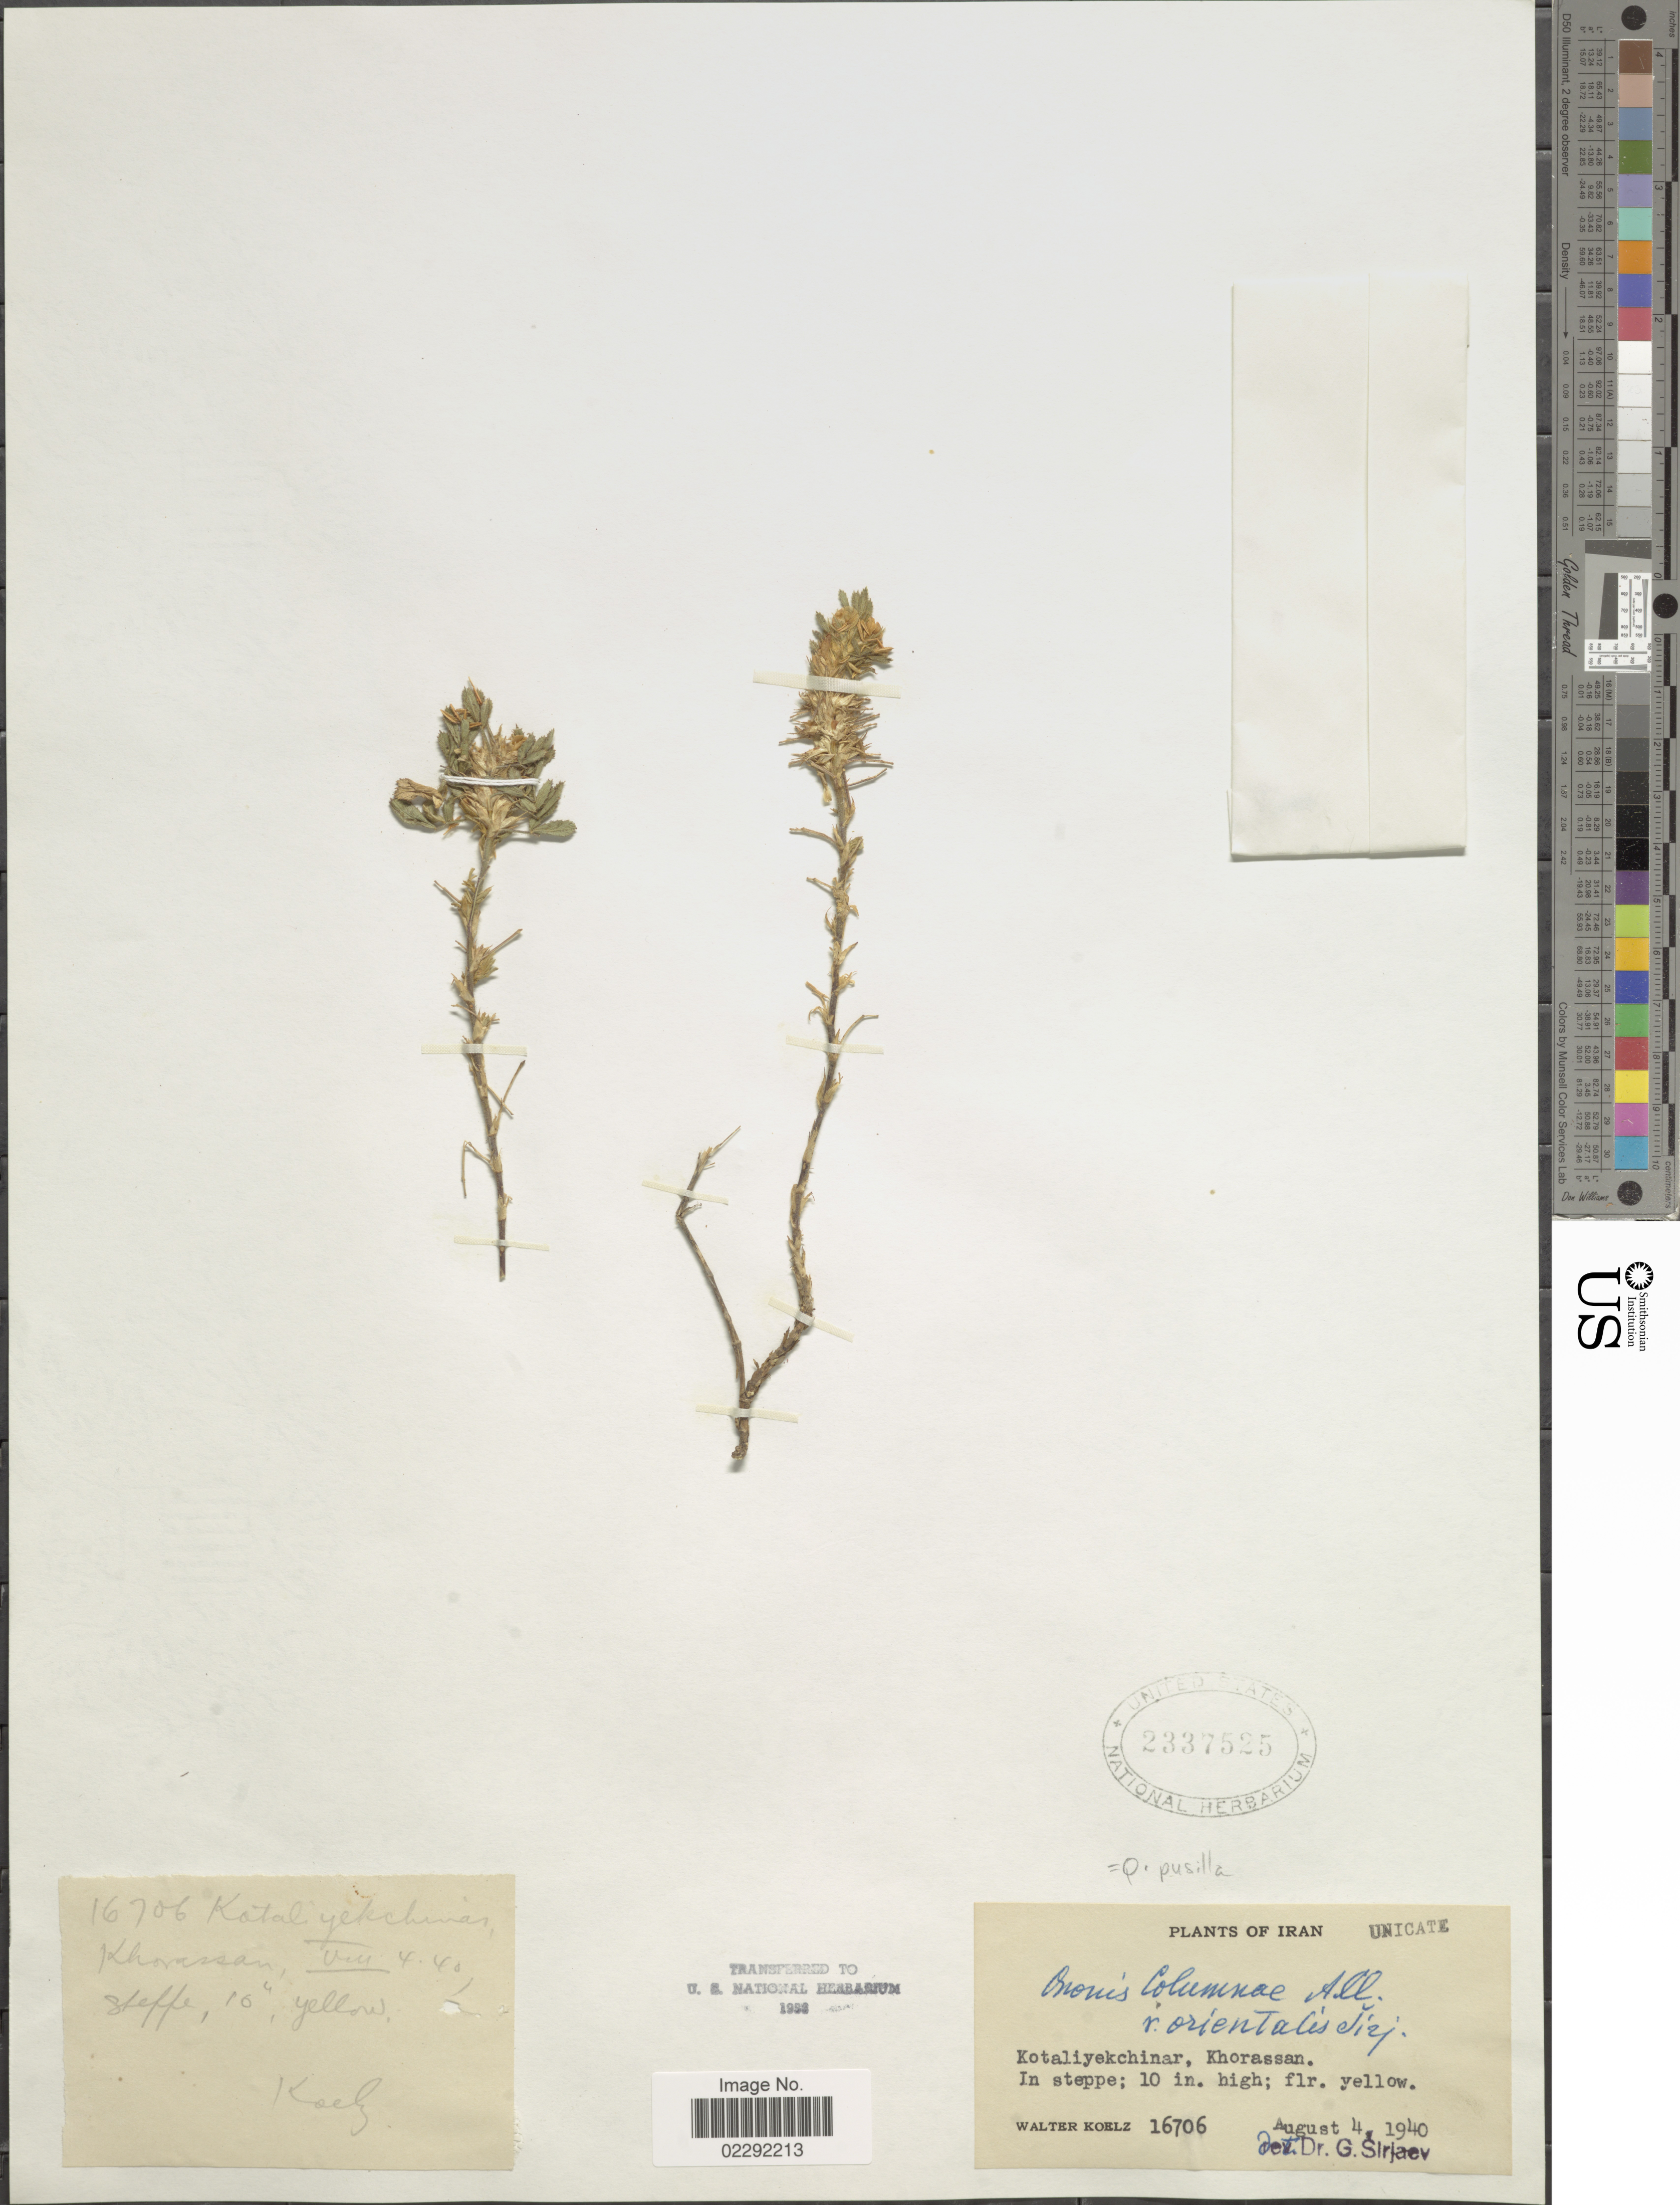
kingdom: Plantae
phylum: Tracheophyta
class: Magnoliopsida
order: Fabales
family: Fabaceae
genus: Ononis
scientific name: Ononis pusilla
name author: L.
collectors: W. N. Koelz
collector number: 16706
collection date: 1940-08-04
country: Iran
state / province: Khorasan [obsolete]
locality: Kotaliyekchinar, Khorassan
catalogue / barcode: US 2337525